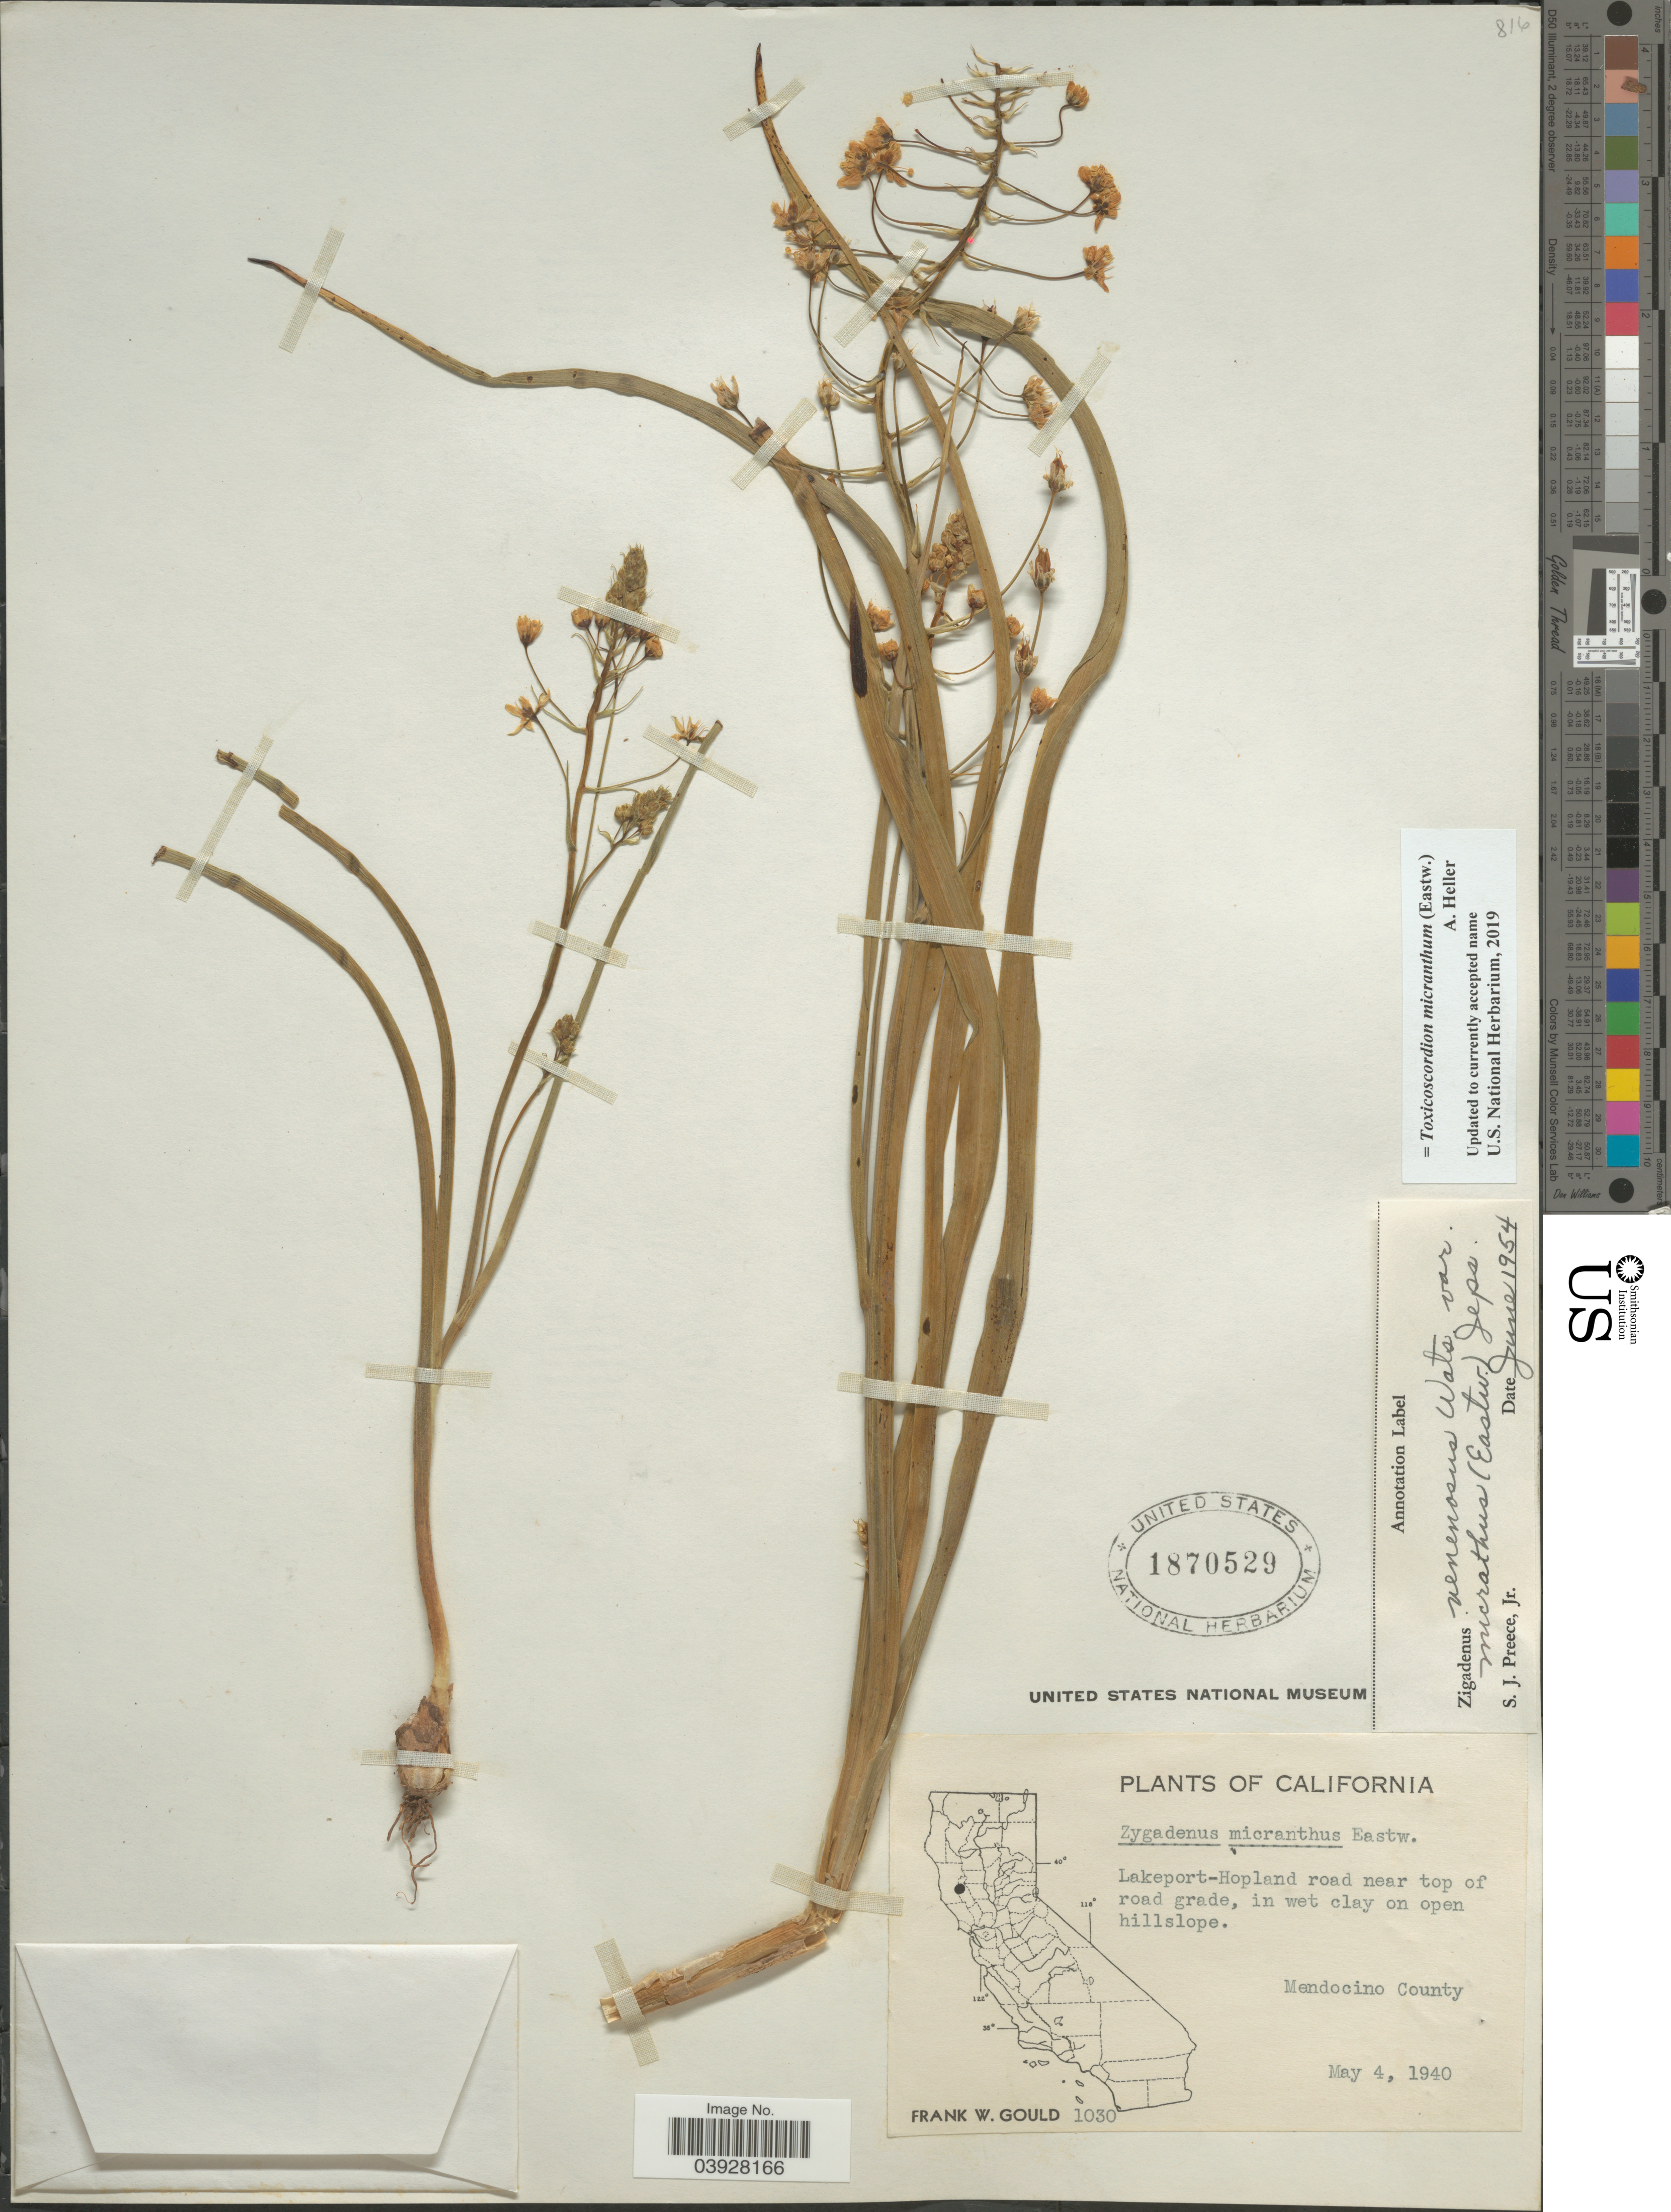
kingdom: Plantae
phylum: Tracheophyta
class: Liliopsida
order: Liliales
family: Melanthiaceae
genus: Toxicoscordion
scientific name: Toxicoscordion micranthum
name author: (Eastw.) A. Heller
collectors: F. W. Gould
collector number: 1030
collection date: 1940-05-04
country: United States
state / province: California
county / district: Mendocino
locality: Lakeport-Hopland road near top of road grade. Mendocino County.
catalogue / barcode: US 1870529